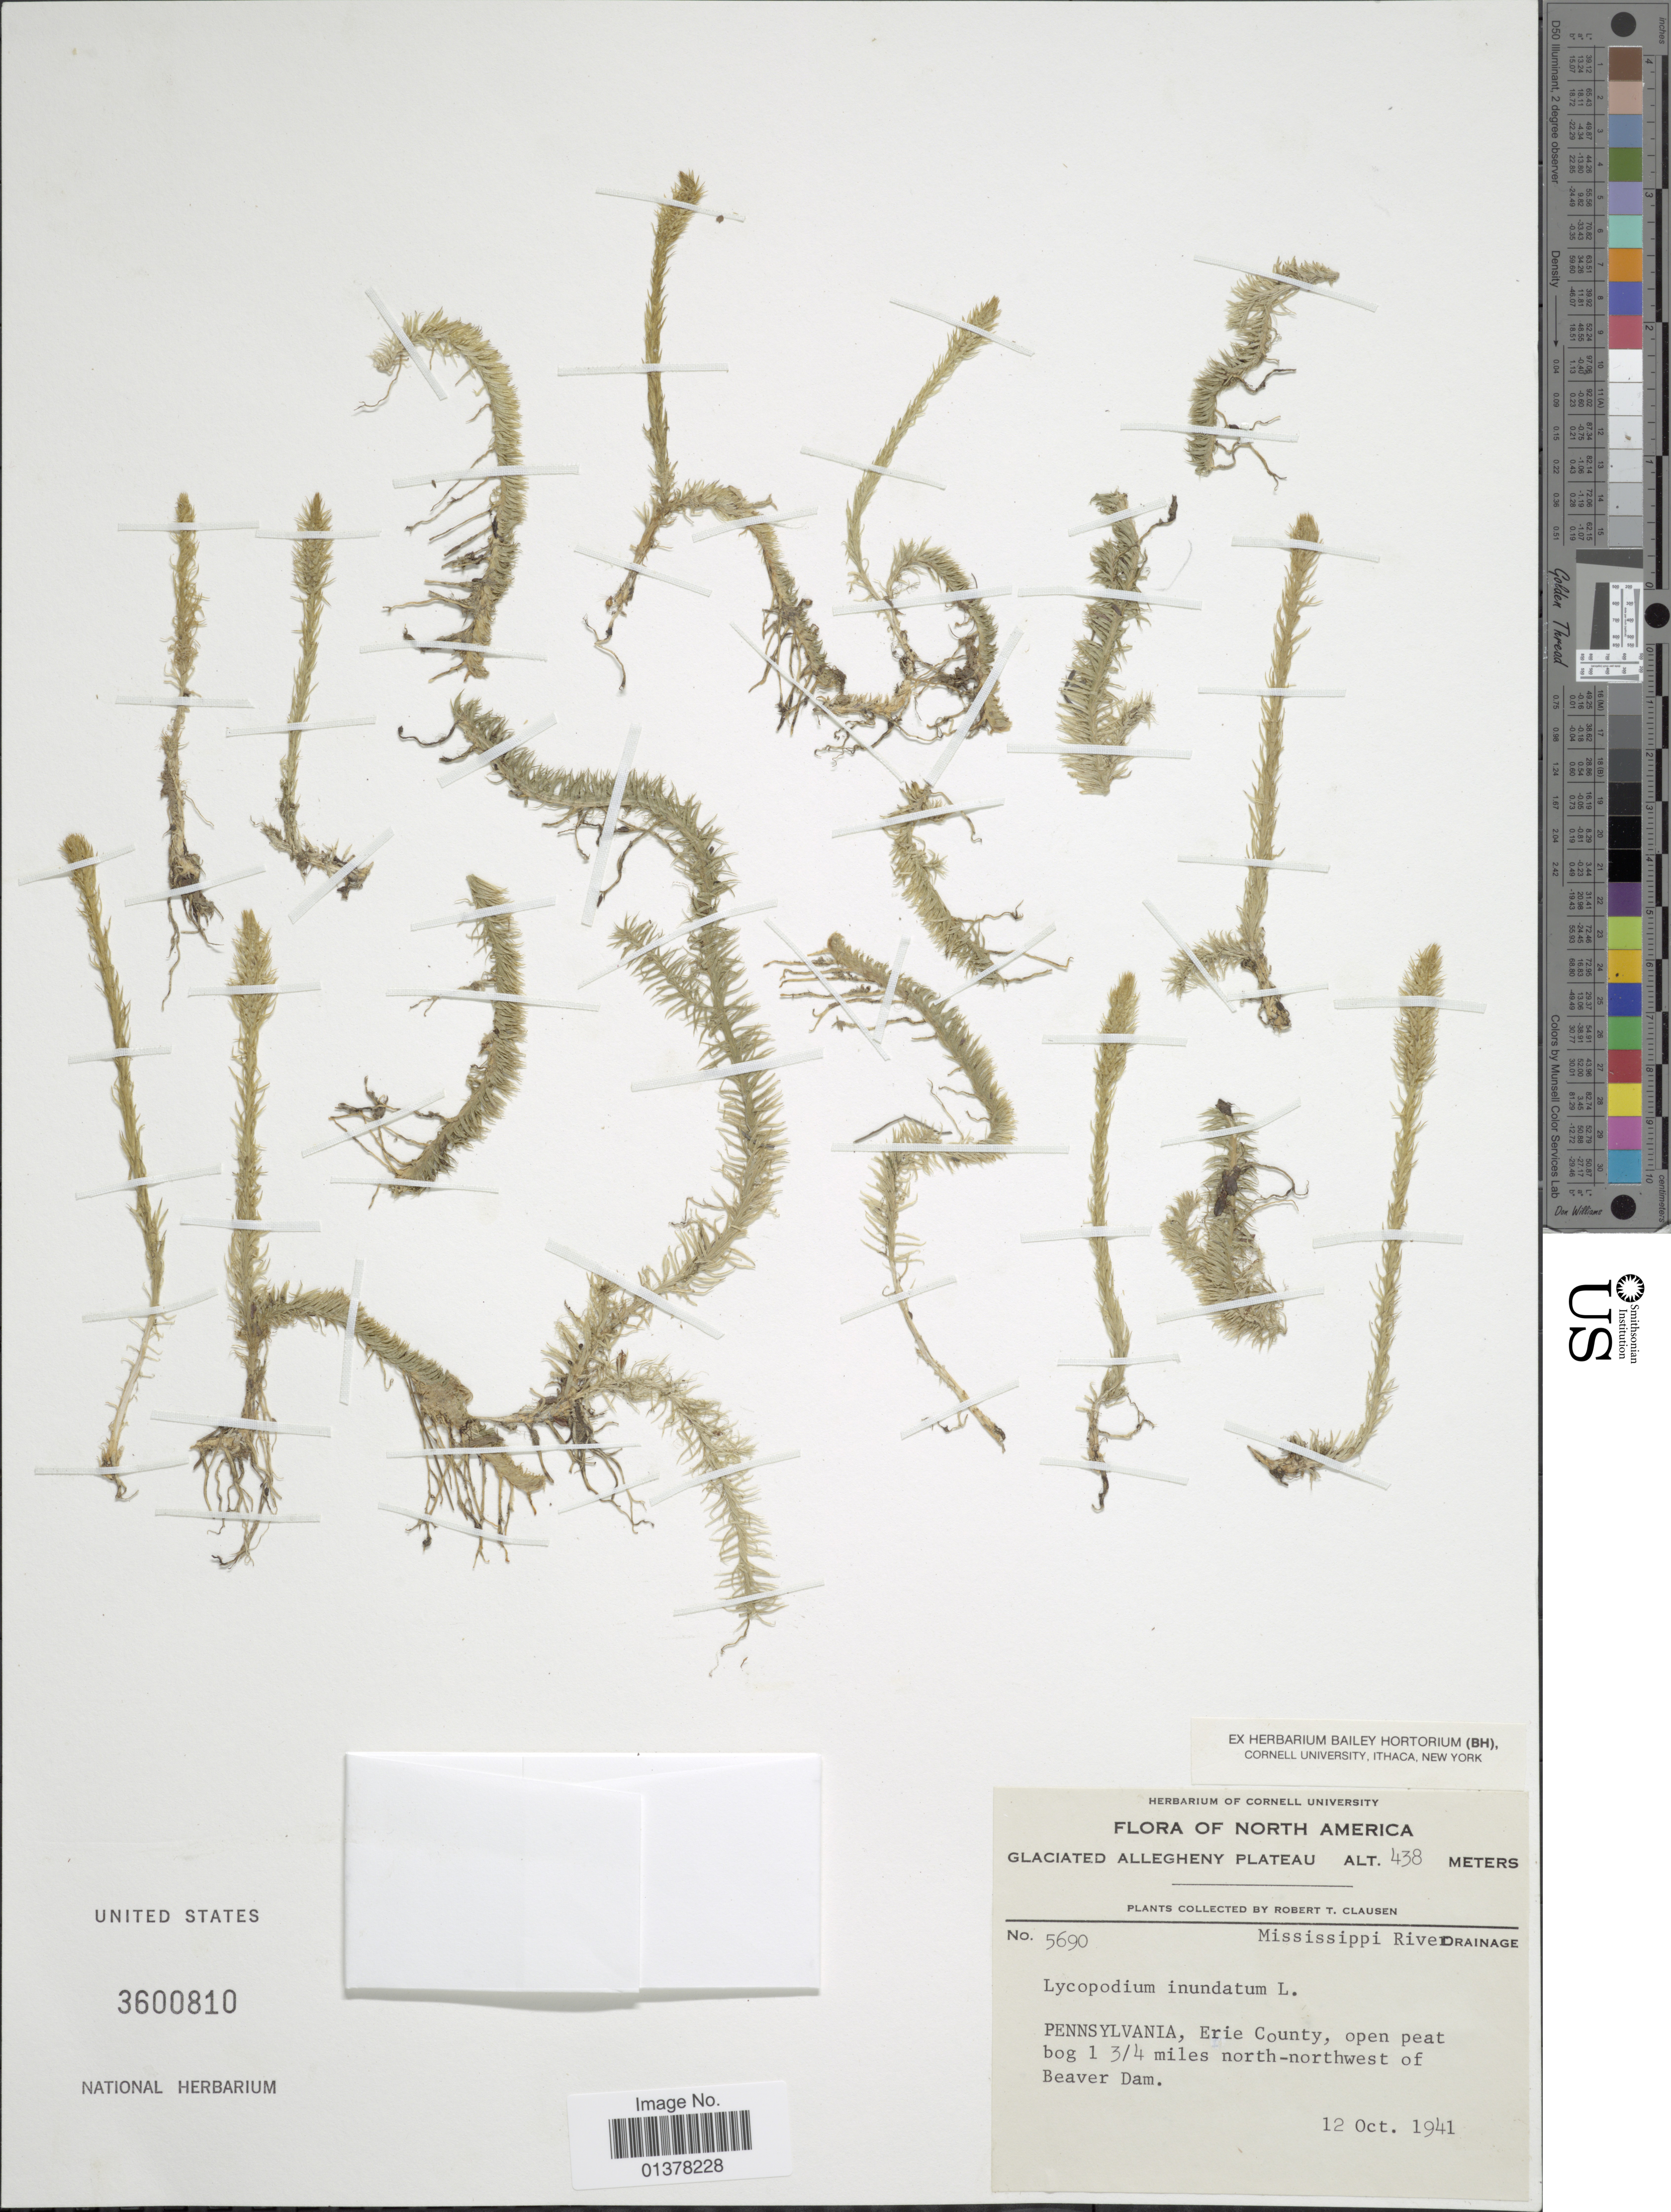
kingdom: Plantae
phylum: Tracheophyta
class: Lycopodiopsida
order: Lycopodiales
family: Lycopodiaceae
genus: Lycopodiella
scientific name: Lycopodiella inundata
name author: (L.) Holub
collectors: R. T. Clausen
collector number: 5690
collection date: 1941-10-12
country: United States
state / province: Pennsylvania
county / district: Erie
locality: Glaciated Allegheny plateau, Erie County, open peat bog 1 3/4 miles north-northwest of Beaver Dam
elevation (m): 438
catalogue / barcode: US 3600810